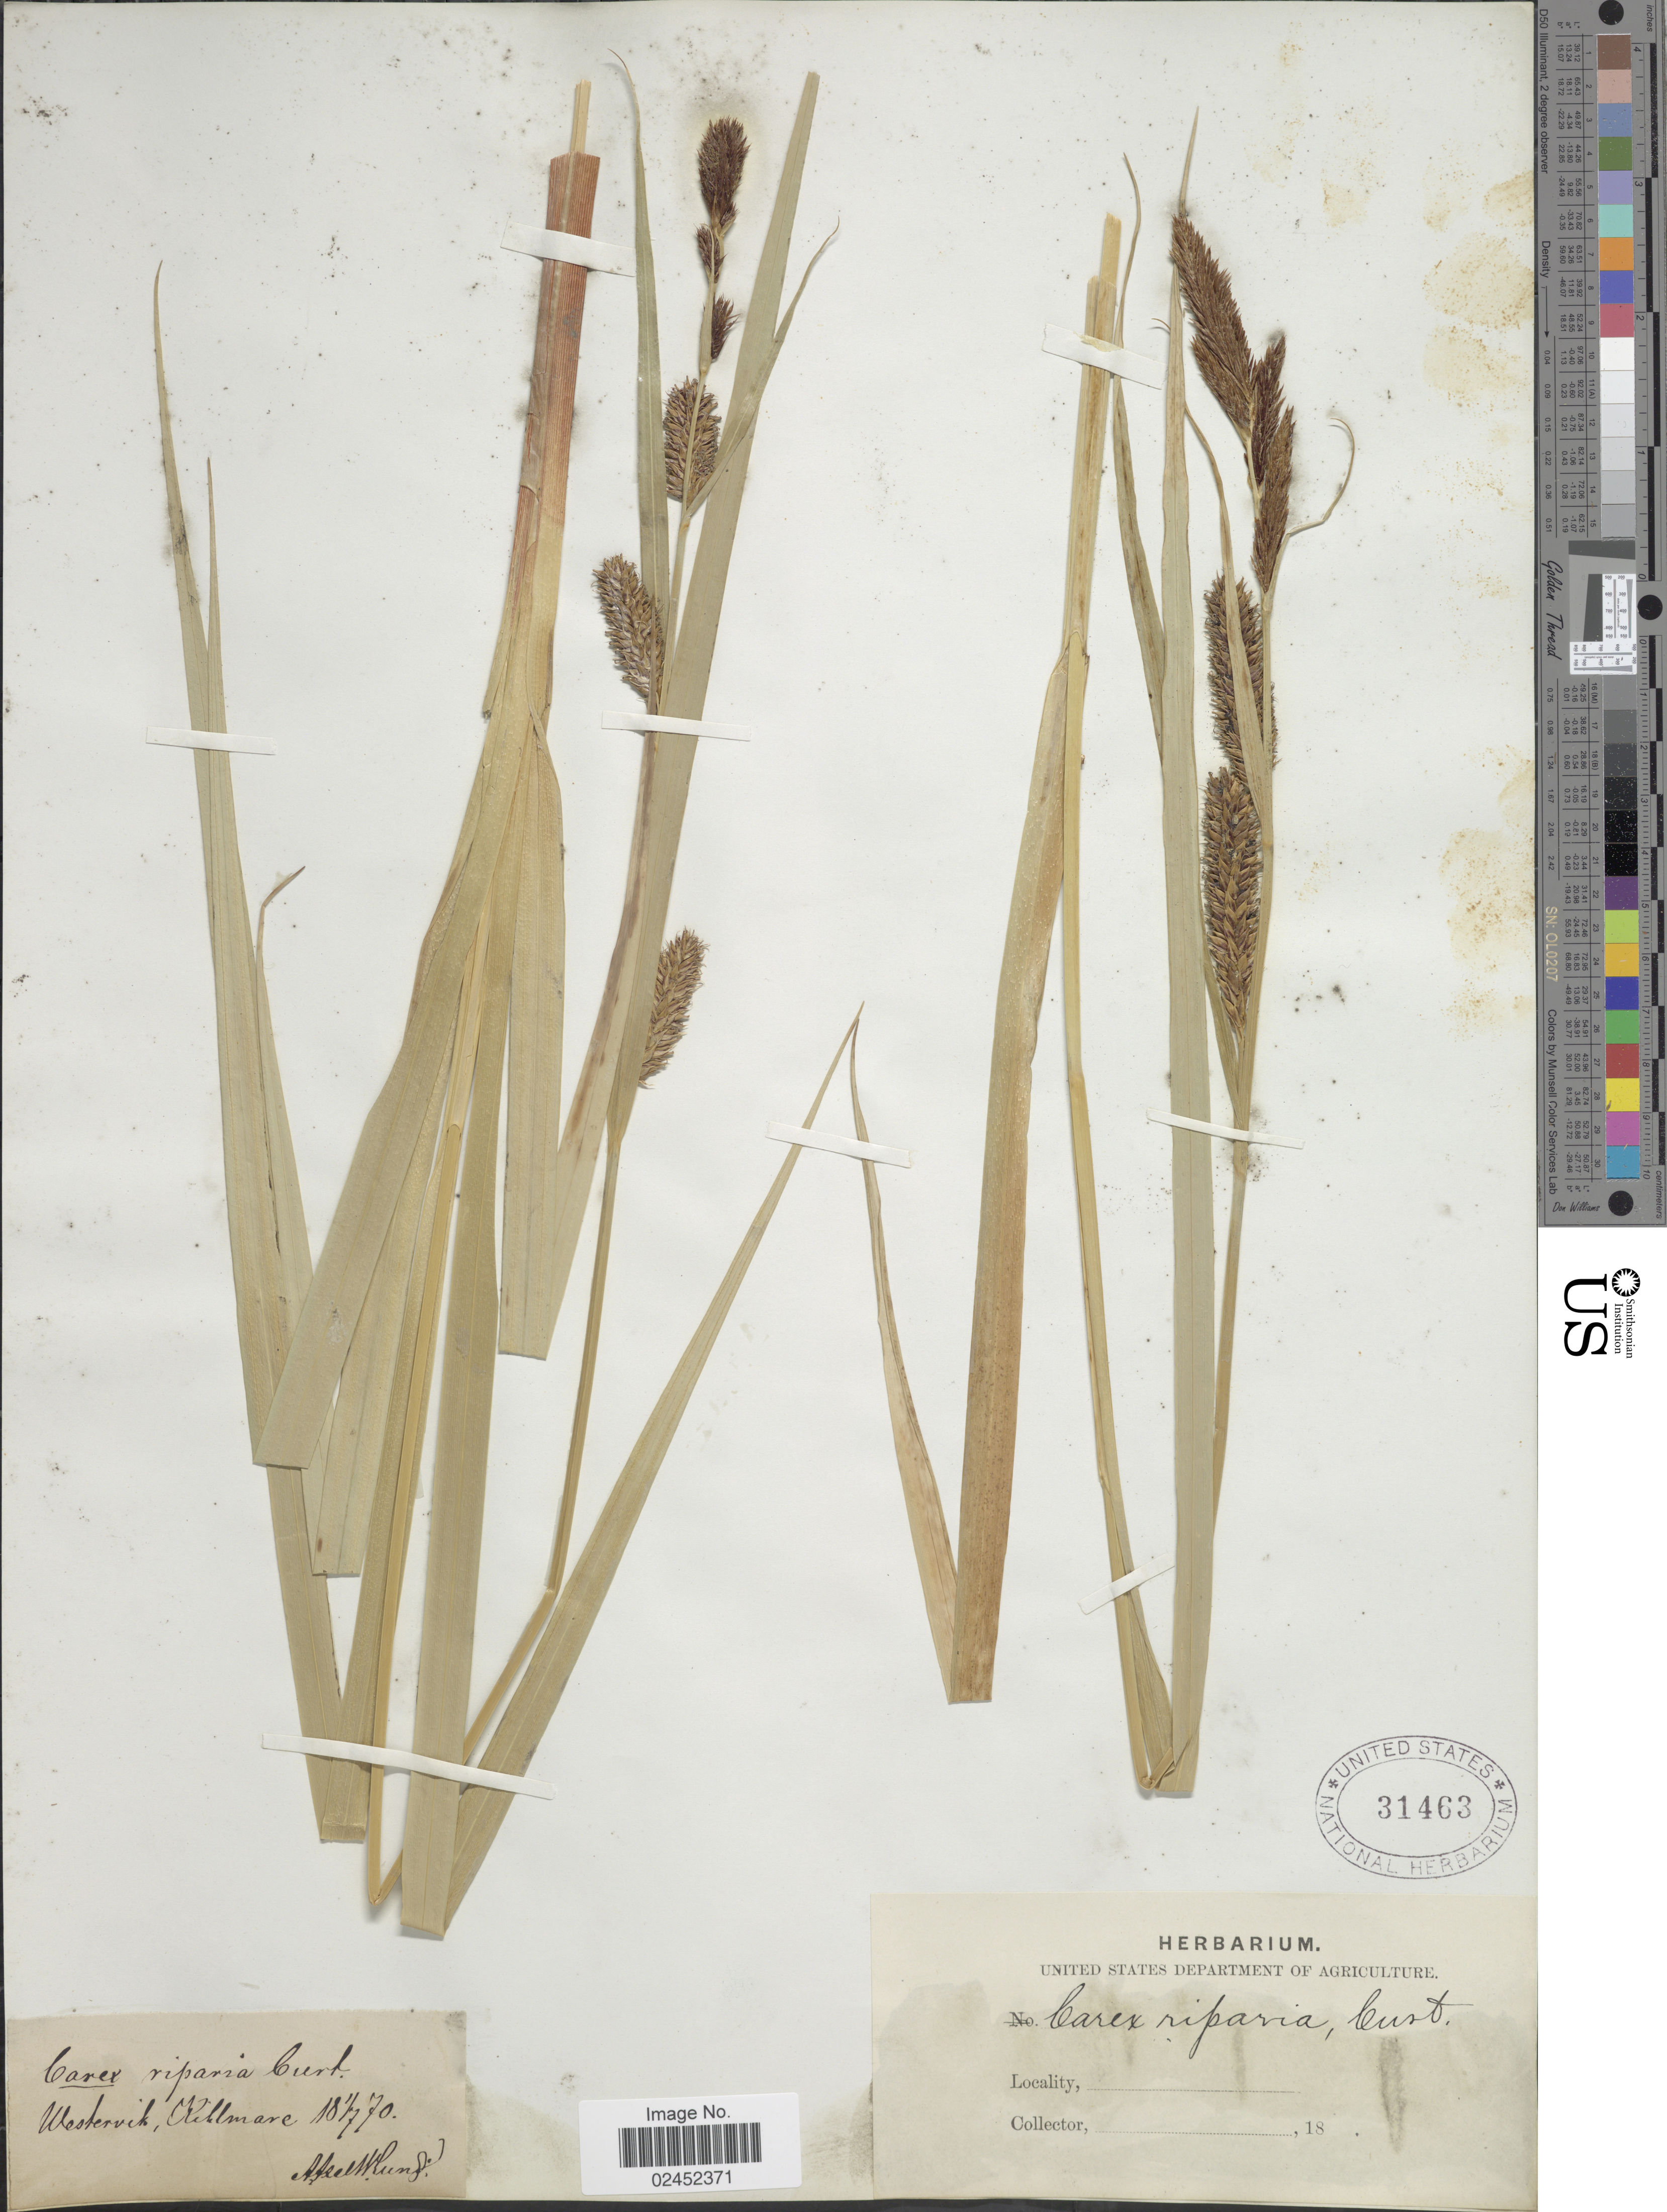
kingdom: Plantae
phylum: Tracheophyta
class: Liliopsida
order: Poales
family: Cyperaceae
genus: Carex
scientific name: Carex riparia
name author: Curtis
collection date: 1870-07-01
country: Sweden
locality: Westervik, Killmare.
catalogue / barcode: US 31463